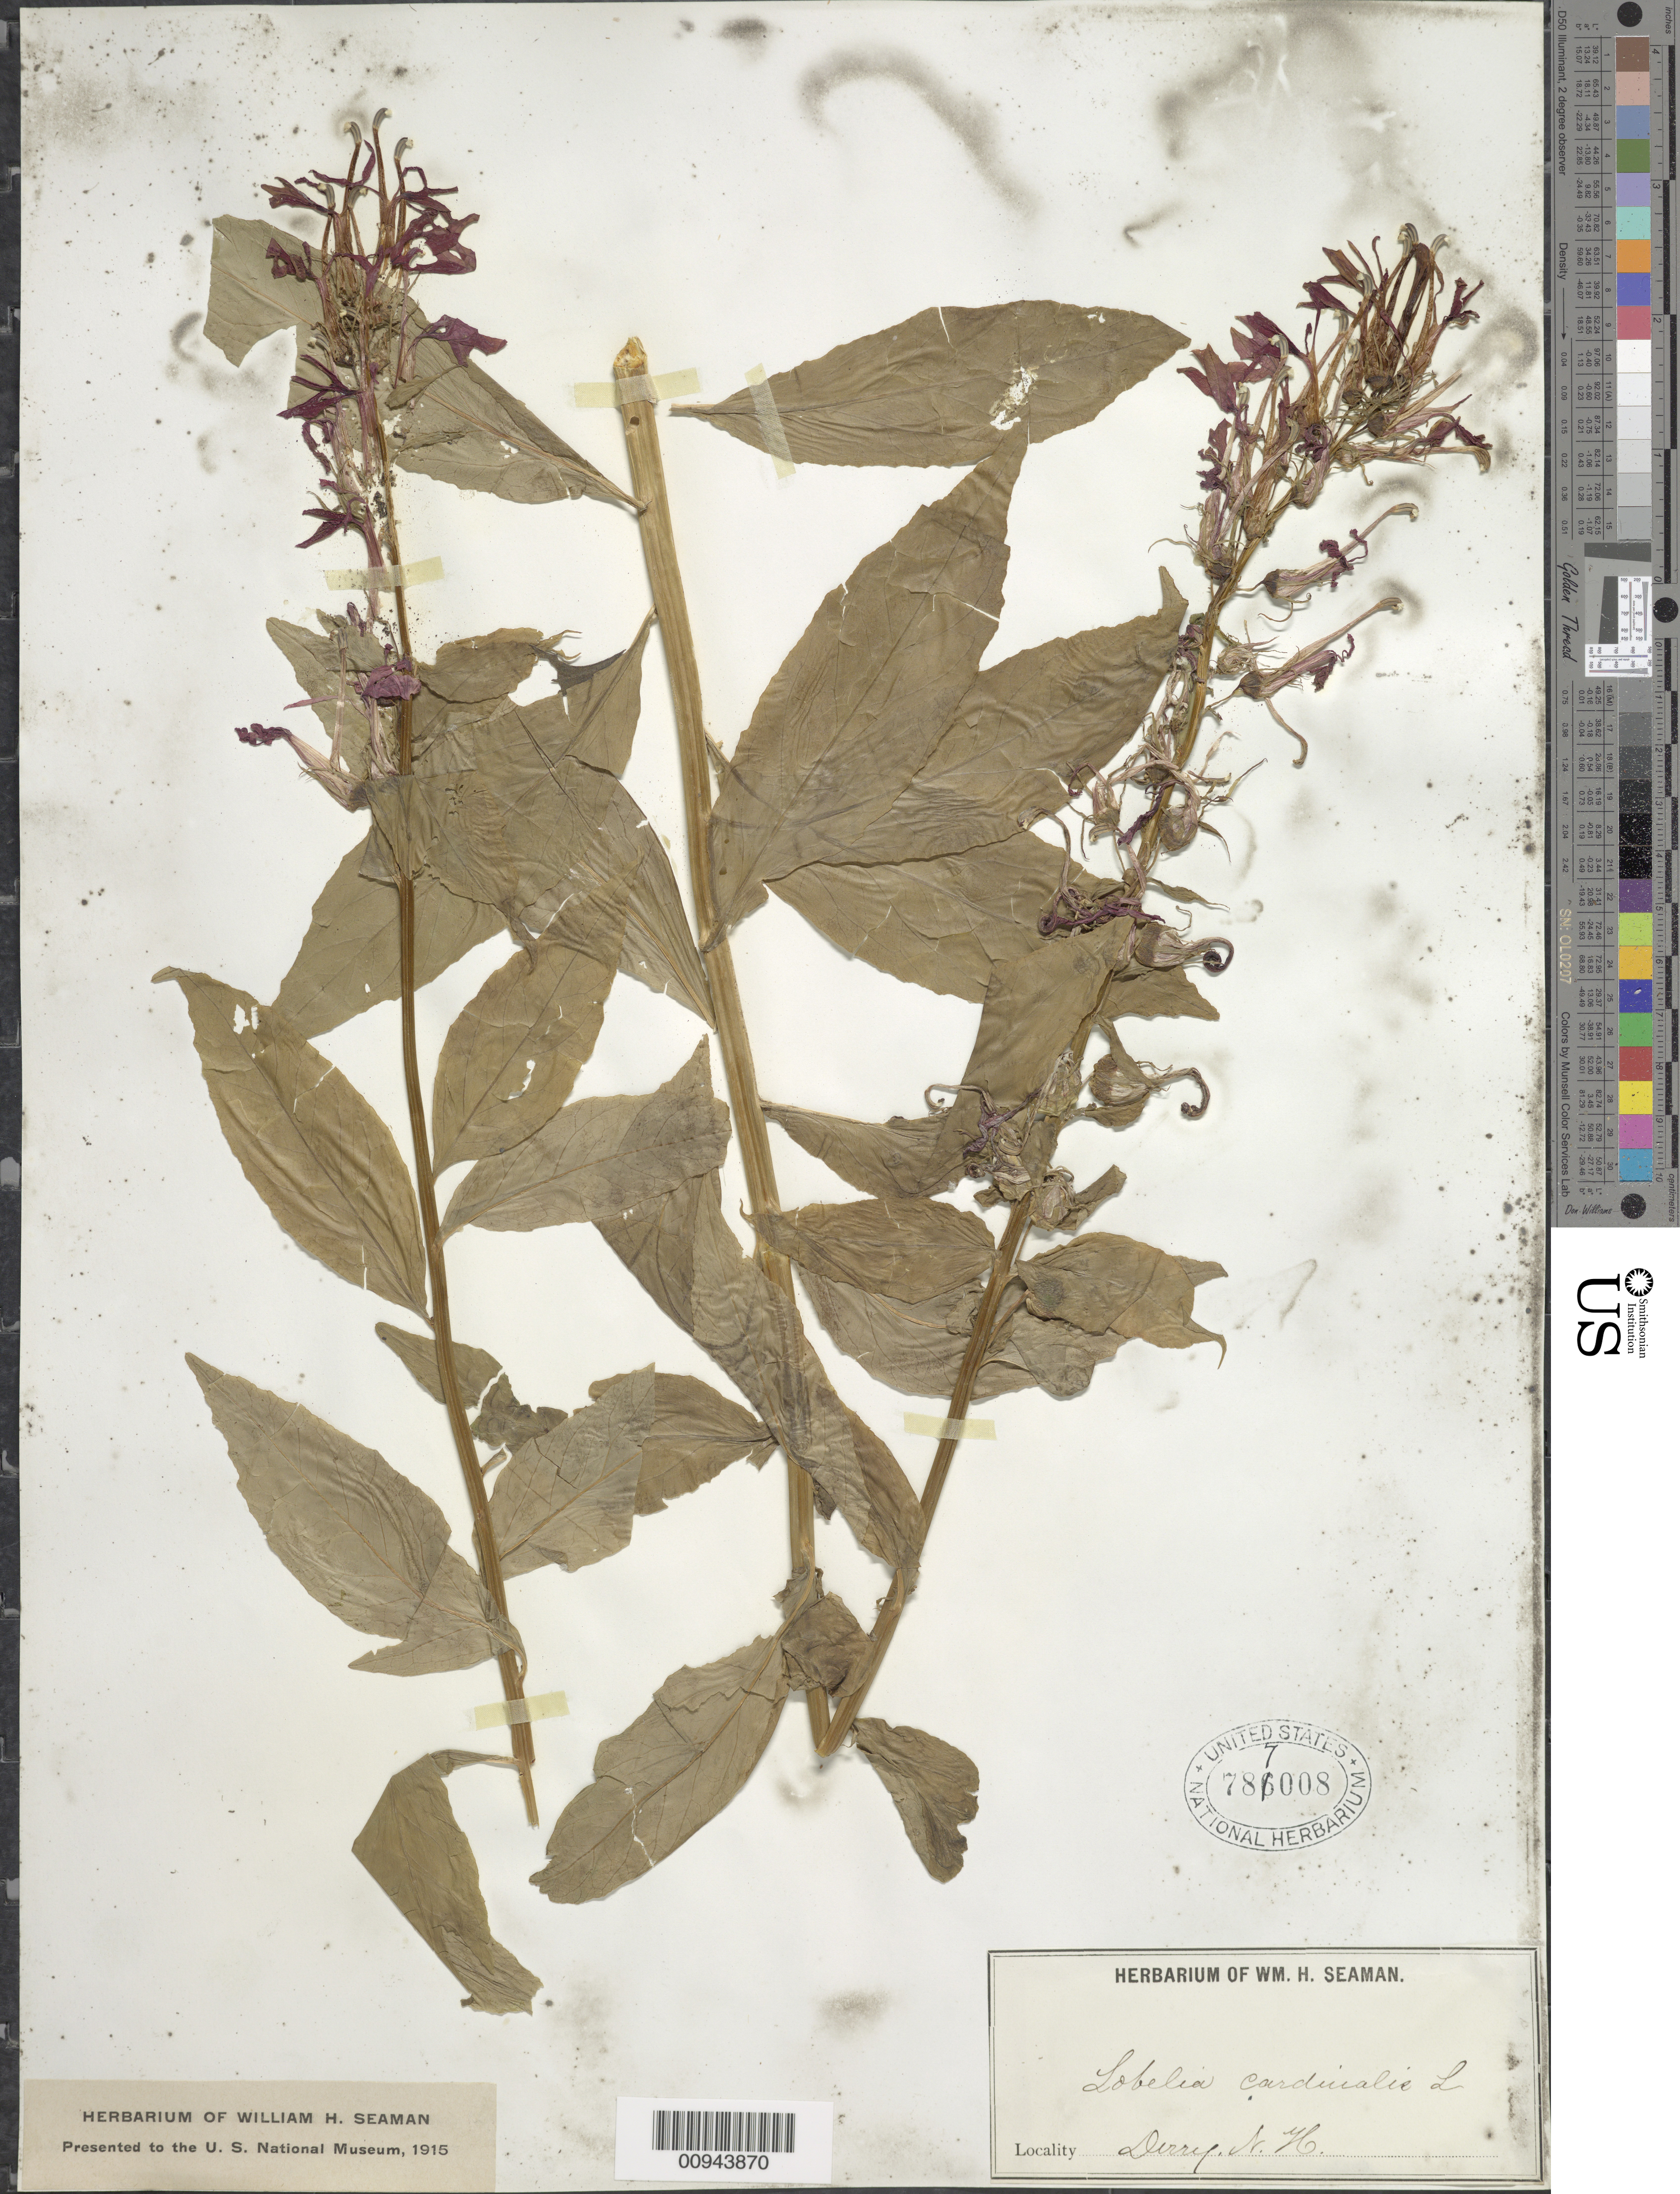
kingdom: Plantae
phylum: Tracheophyta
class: Magnoliopsida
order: Asterales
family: Campanulaceae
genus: Lobelia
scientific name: Lobelia cardinalis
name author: L.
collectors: W. Seaman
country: United States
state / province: New Hampshire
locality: Derry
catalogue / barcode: US 787008